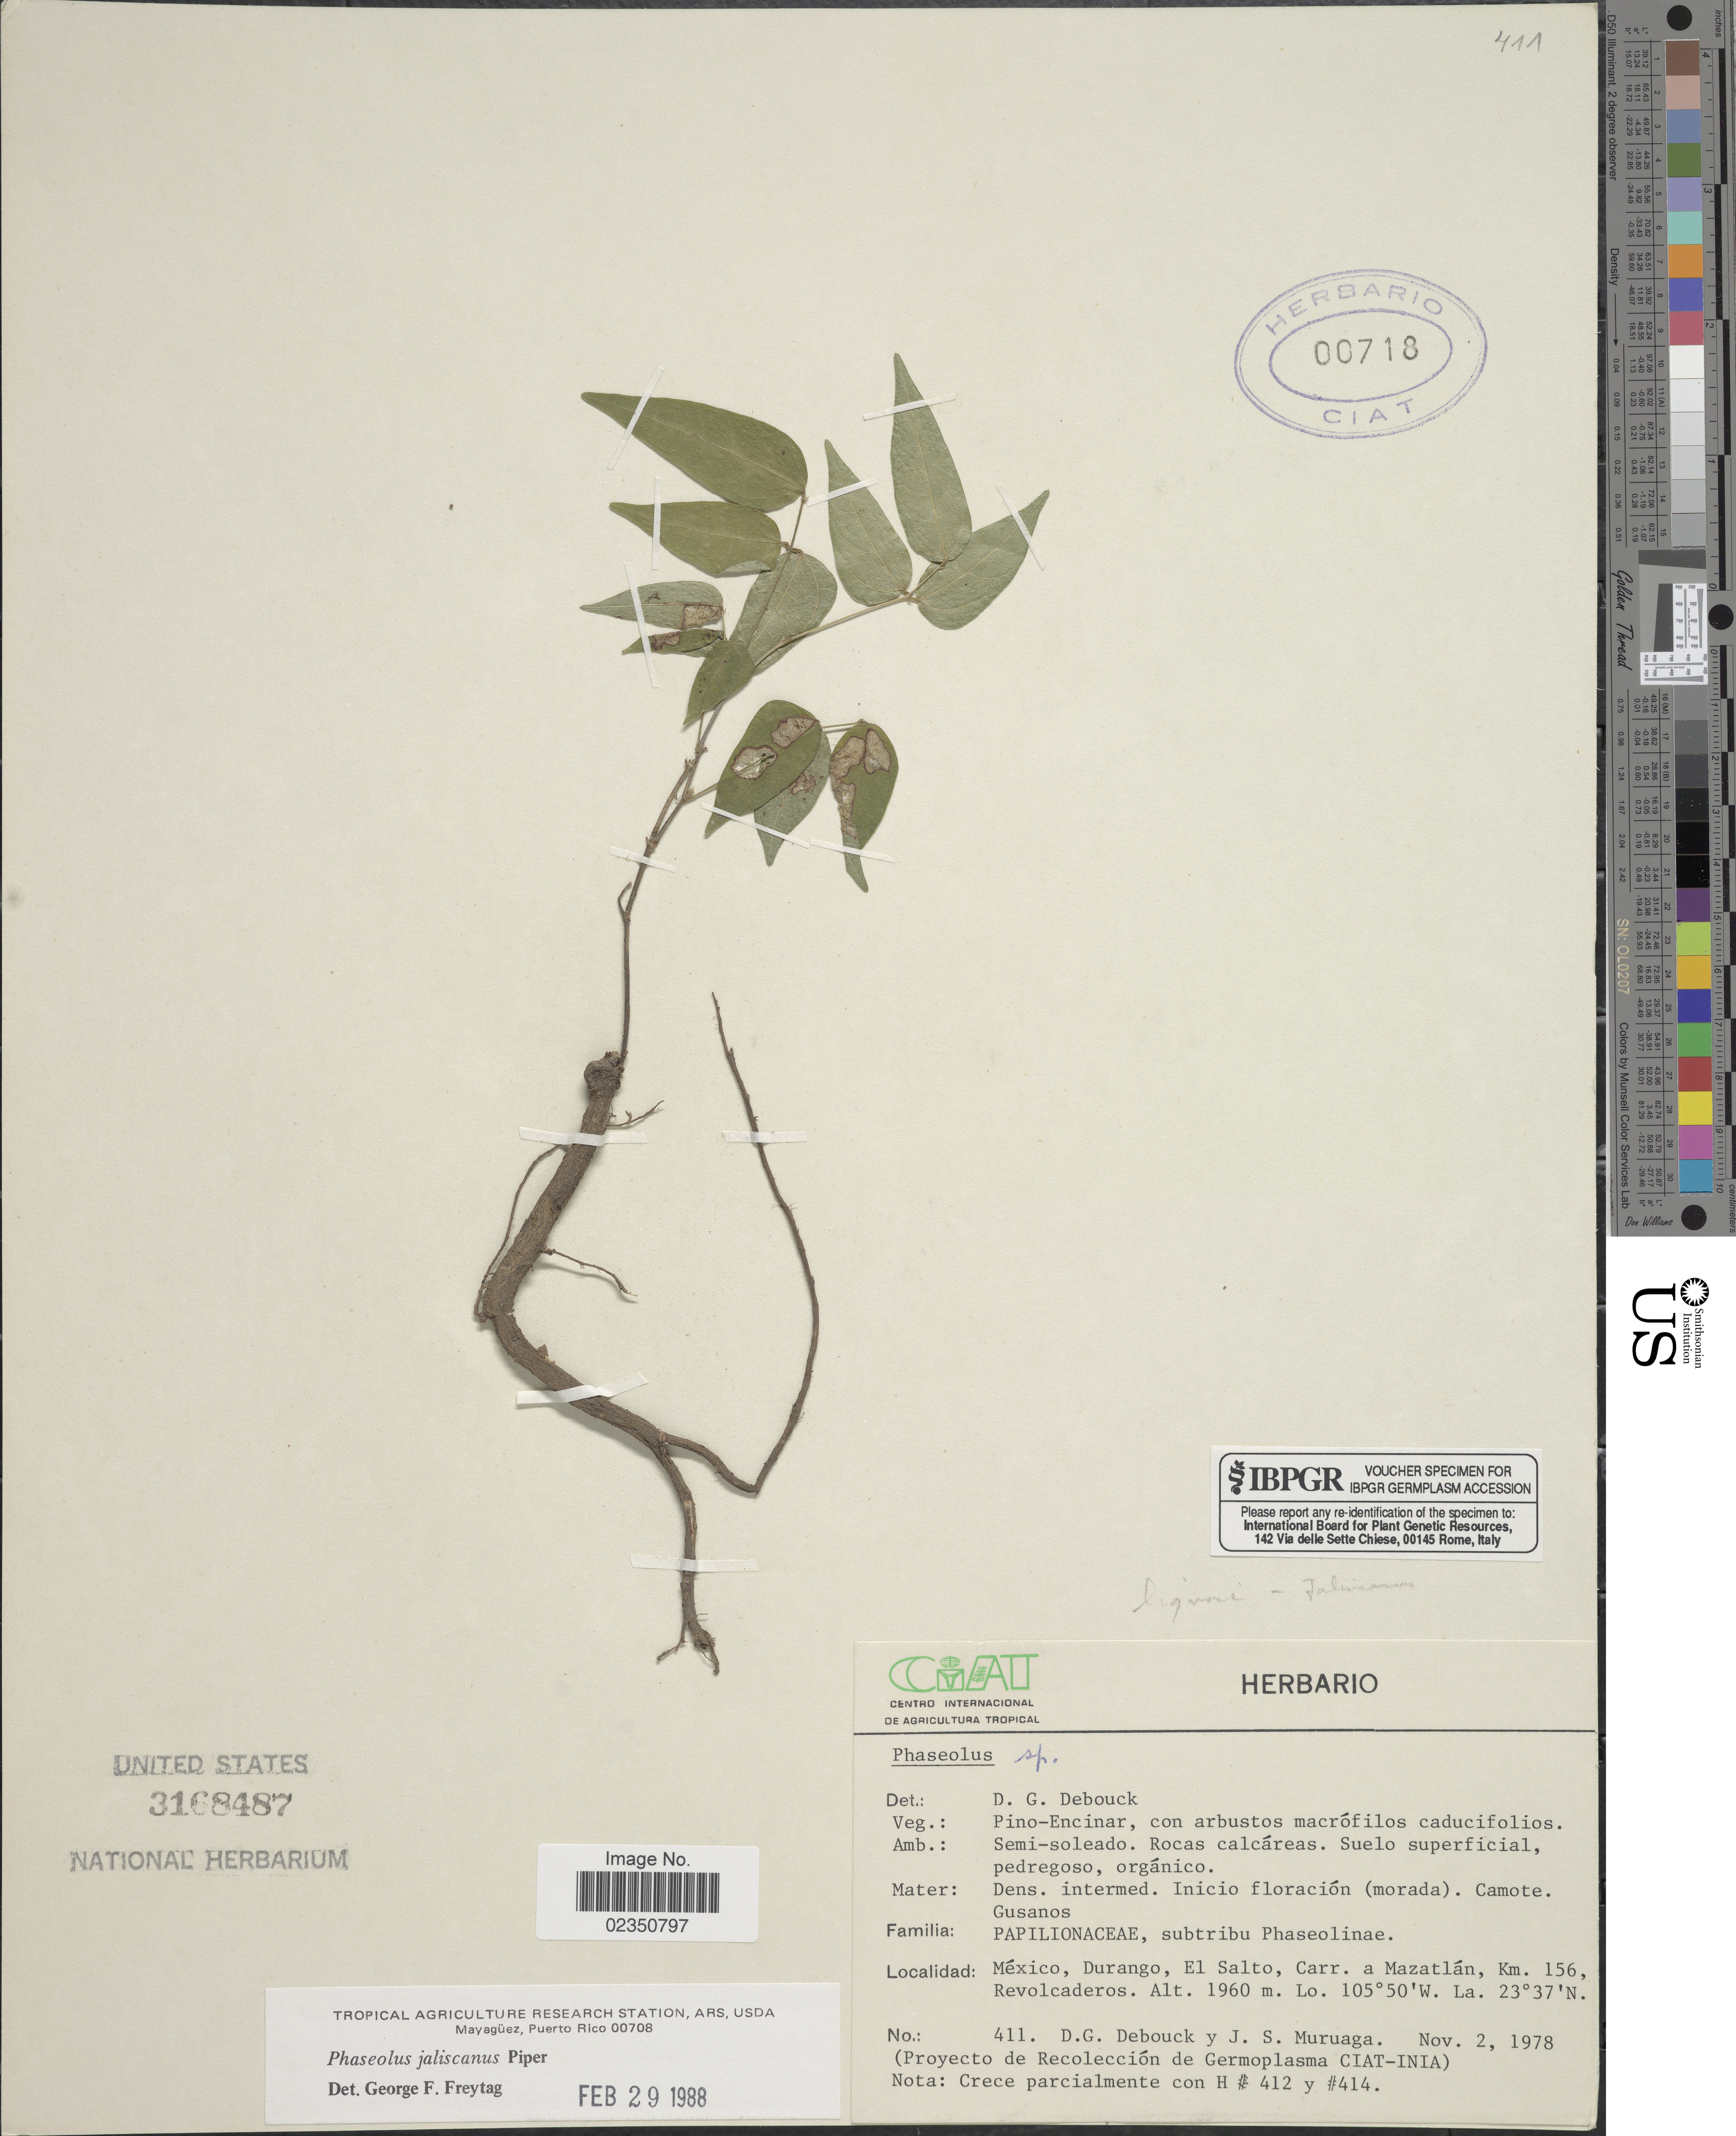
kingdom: Plantae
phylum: Tracheophyta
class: Magnoliopsida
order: Fabales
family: Fabaceae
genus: Phaseolus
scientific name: Phaseolus jaliscanus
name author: Piper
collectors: D. Debouck & J. Muruaga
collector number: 411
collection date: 1978-11-02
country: Mexico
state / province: Durango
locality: El Salto, Carr. a Mazatlan, km 156, Revolcaderos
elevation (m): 1960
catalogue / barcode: US 3168487